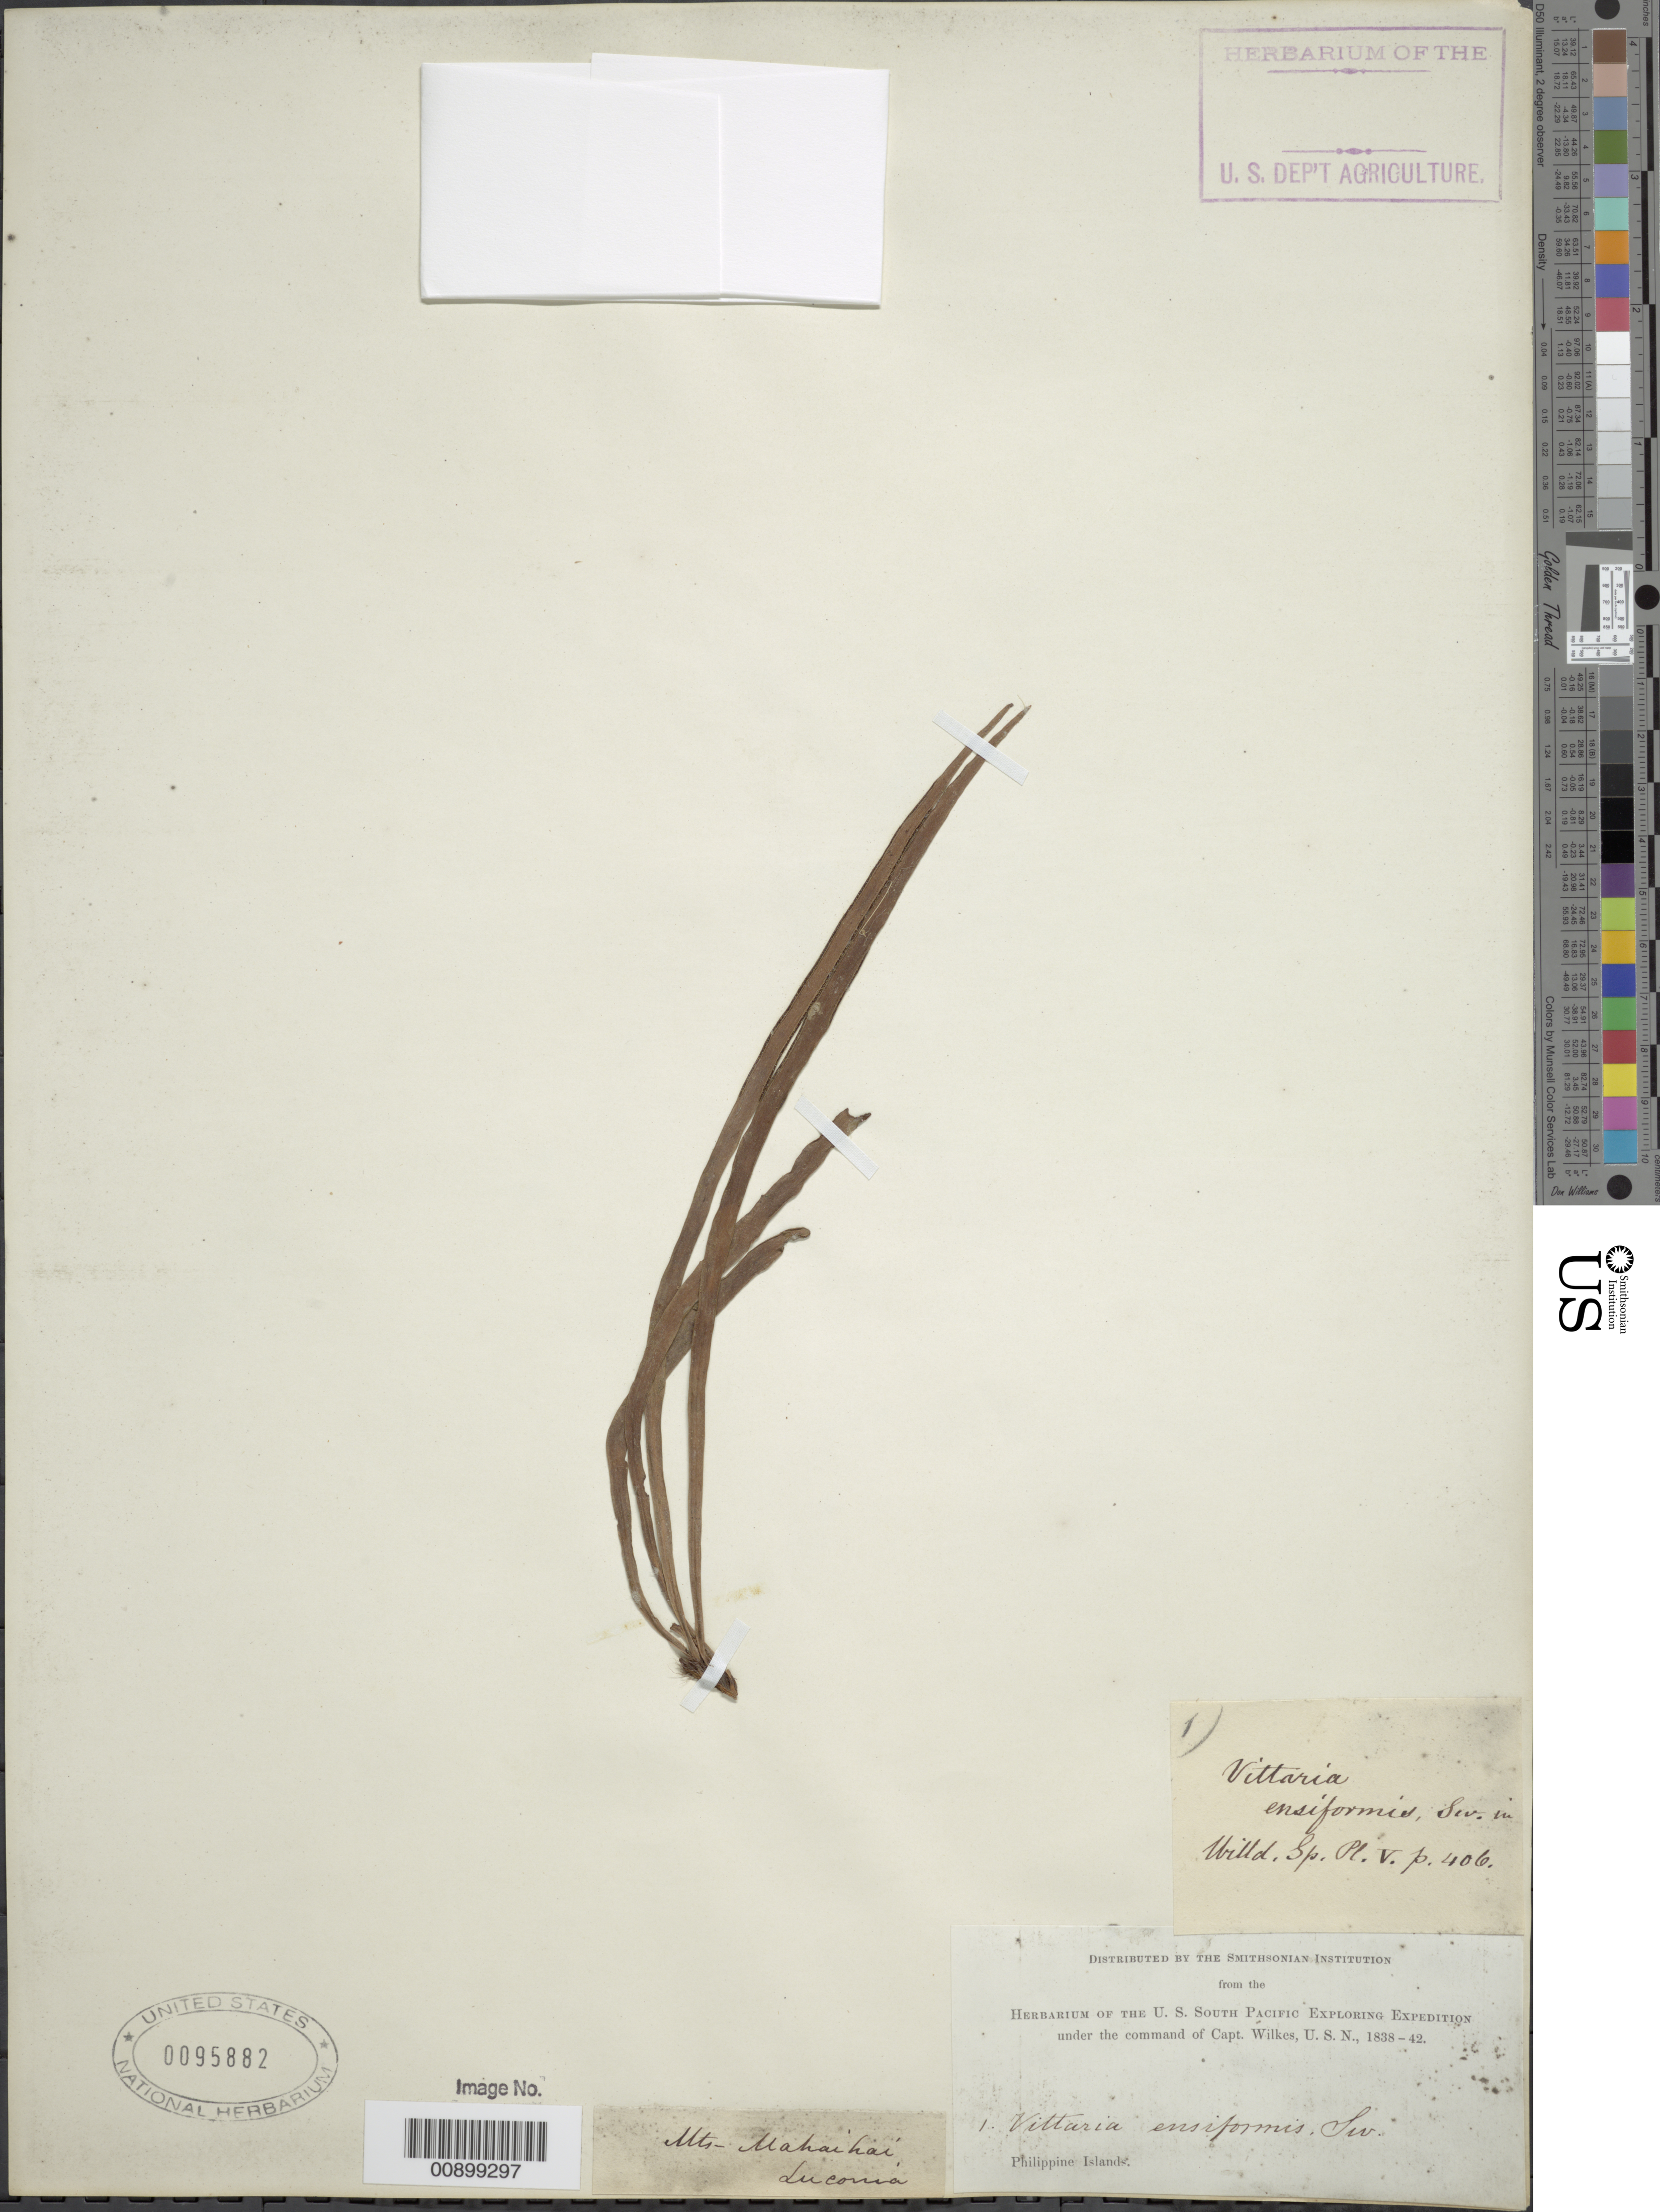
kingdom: Plantae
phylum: Tracheophyta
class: Polypodiopsida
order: Polypodiales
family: Pteridaceae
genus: Vittaria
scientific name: Vittaria ledermannii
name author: Hieron.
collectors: Wilkes Explor. Exped.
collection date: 1838/1842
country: Philippines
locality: Philippine Islands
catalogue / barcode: US 95882